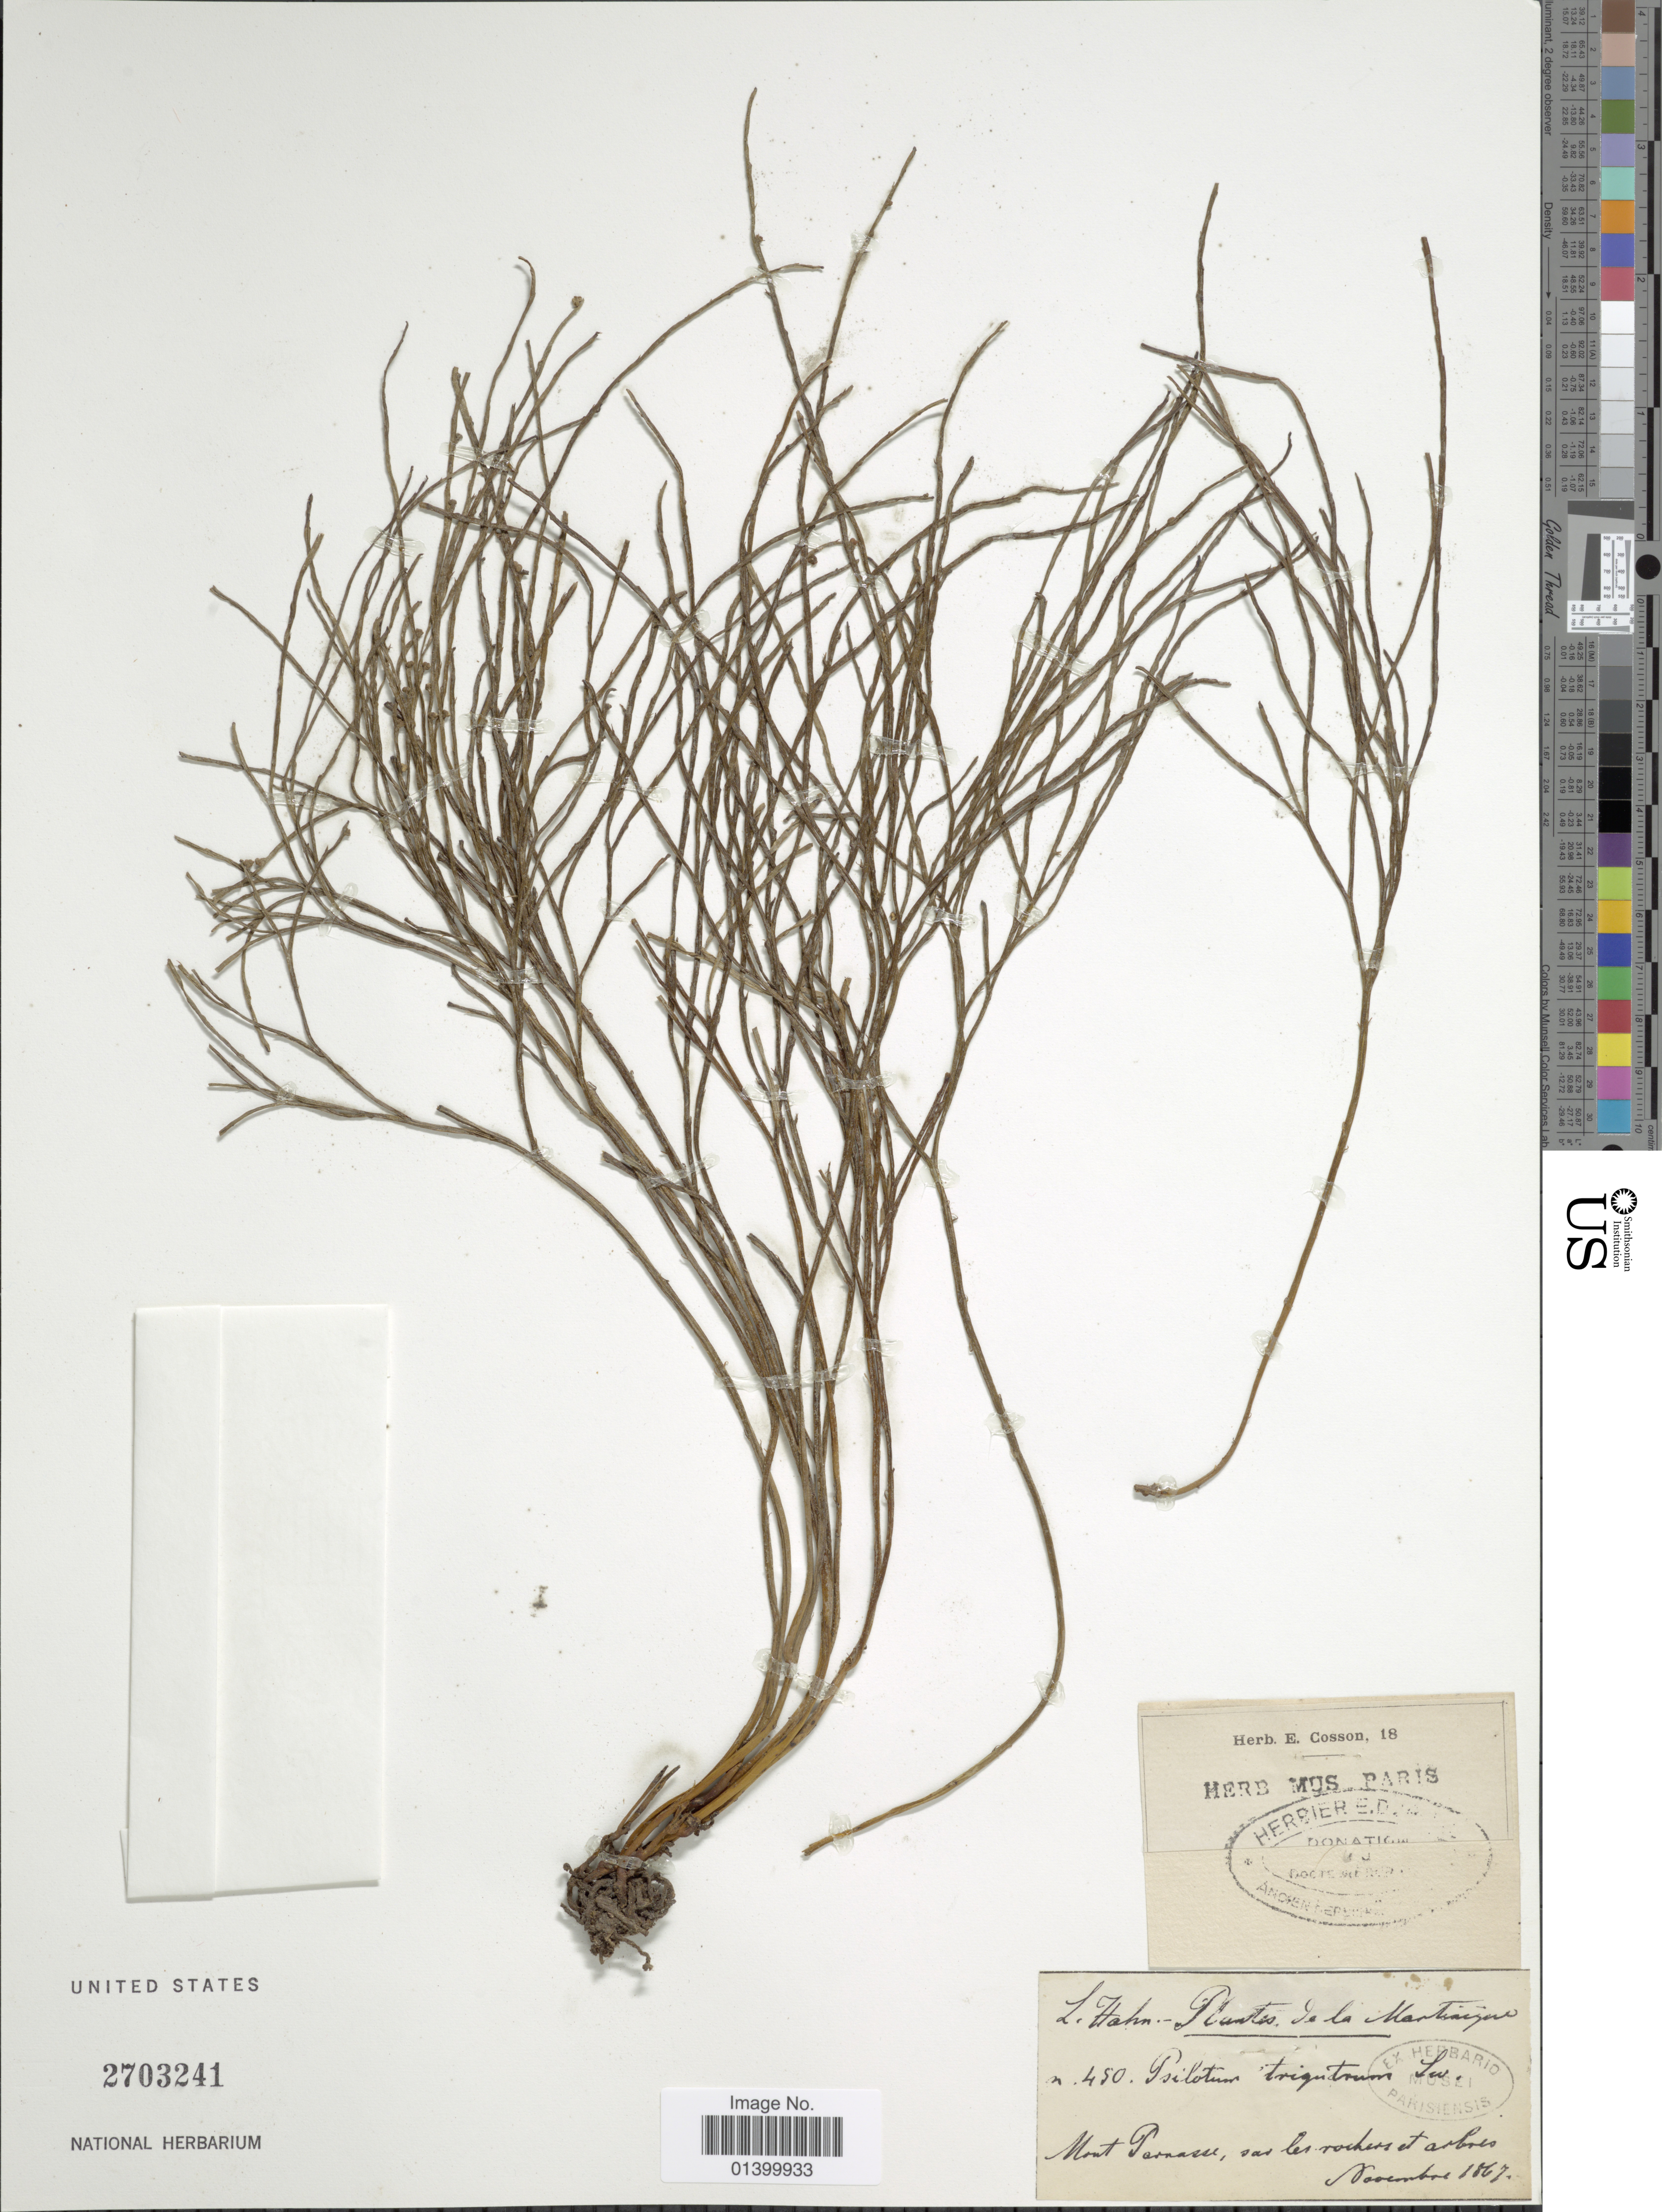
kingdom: Plantae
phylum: Tracheophyta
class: Polypodiopsida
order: Psilotales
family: Psilotaceae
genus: Psilotum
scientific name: Psilotum nudum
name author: (L.) P. Beauv.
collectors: L. Hahn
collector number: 450*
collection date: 1867-11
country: Martinique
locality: Mont Parnasse, var les rochers et arbres [interpreted]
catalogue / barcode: US 2703241